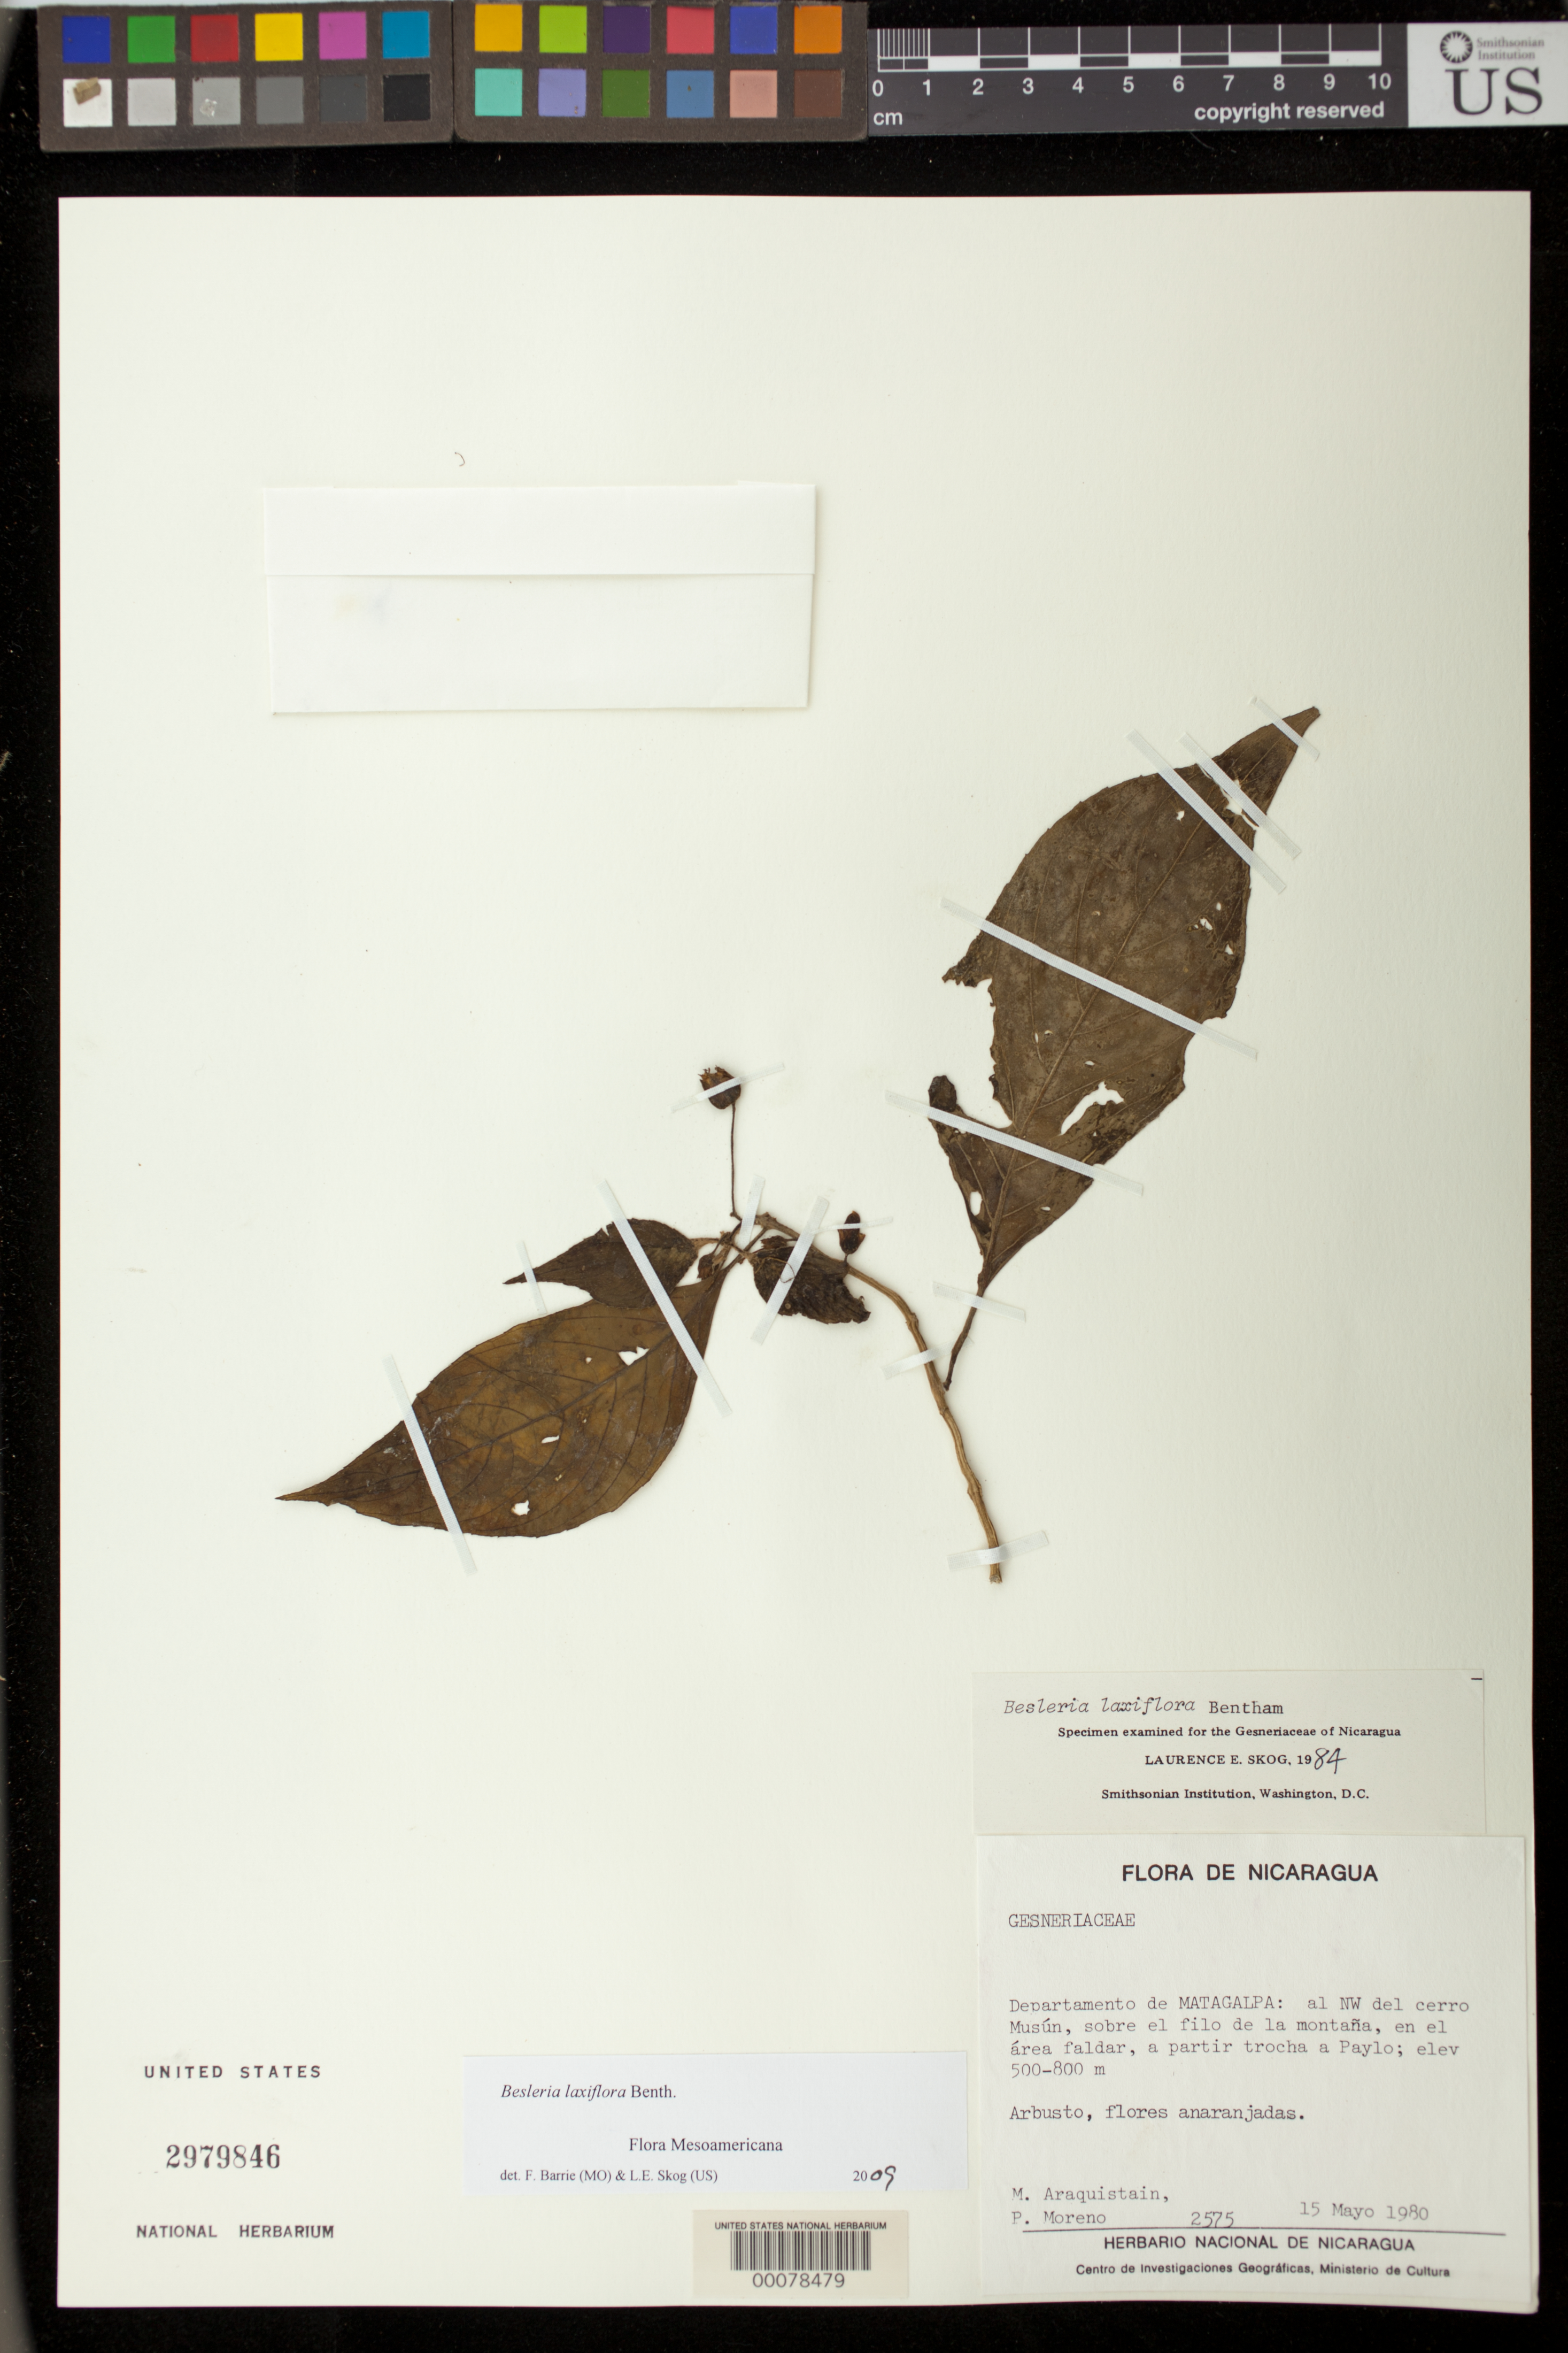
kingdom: Plantae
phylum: Tracheophyta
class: Magnoliopsida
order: Lamiales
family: Gesneriaceae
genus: Besleria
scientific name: Besleria laxiflora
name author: Benth.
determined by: Skog, Laurence E.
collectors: M. Araquistain & P. Moreno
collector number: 2575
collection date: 1980-05-15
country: Nicaragua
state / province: Matagalpa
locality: al NW del cerro Musun, sobre el filo de la montana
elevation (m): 500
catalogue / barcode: US 2979846